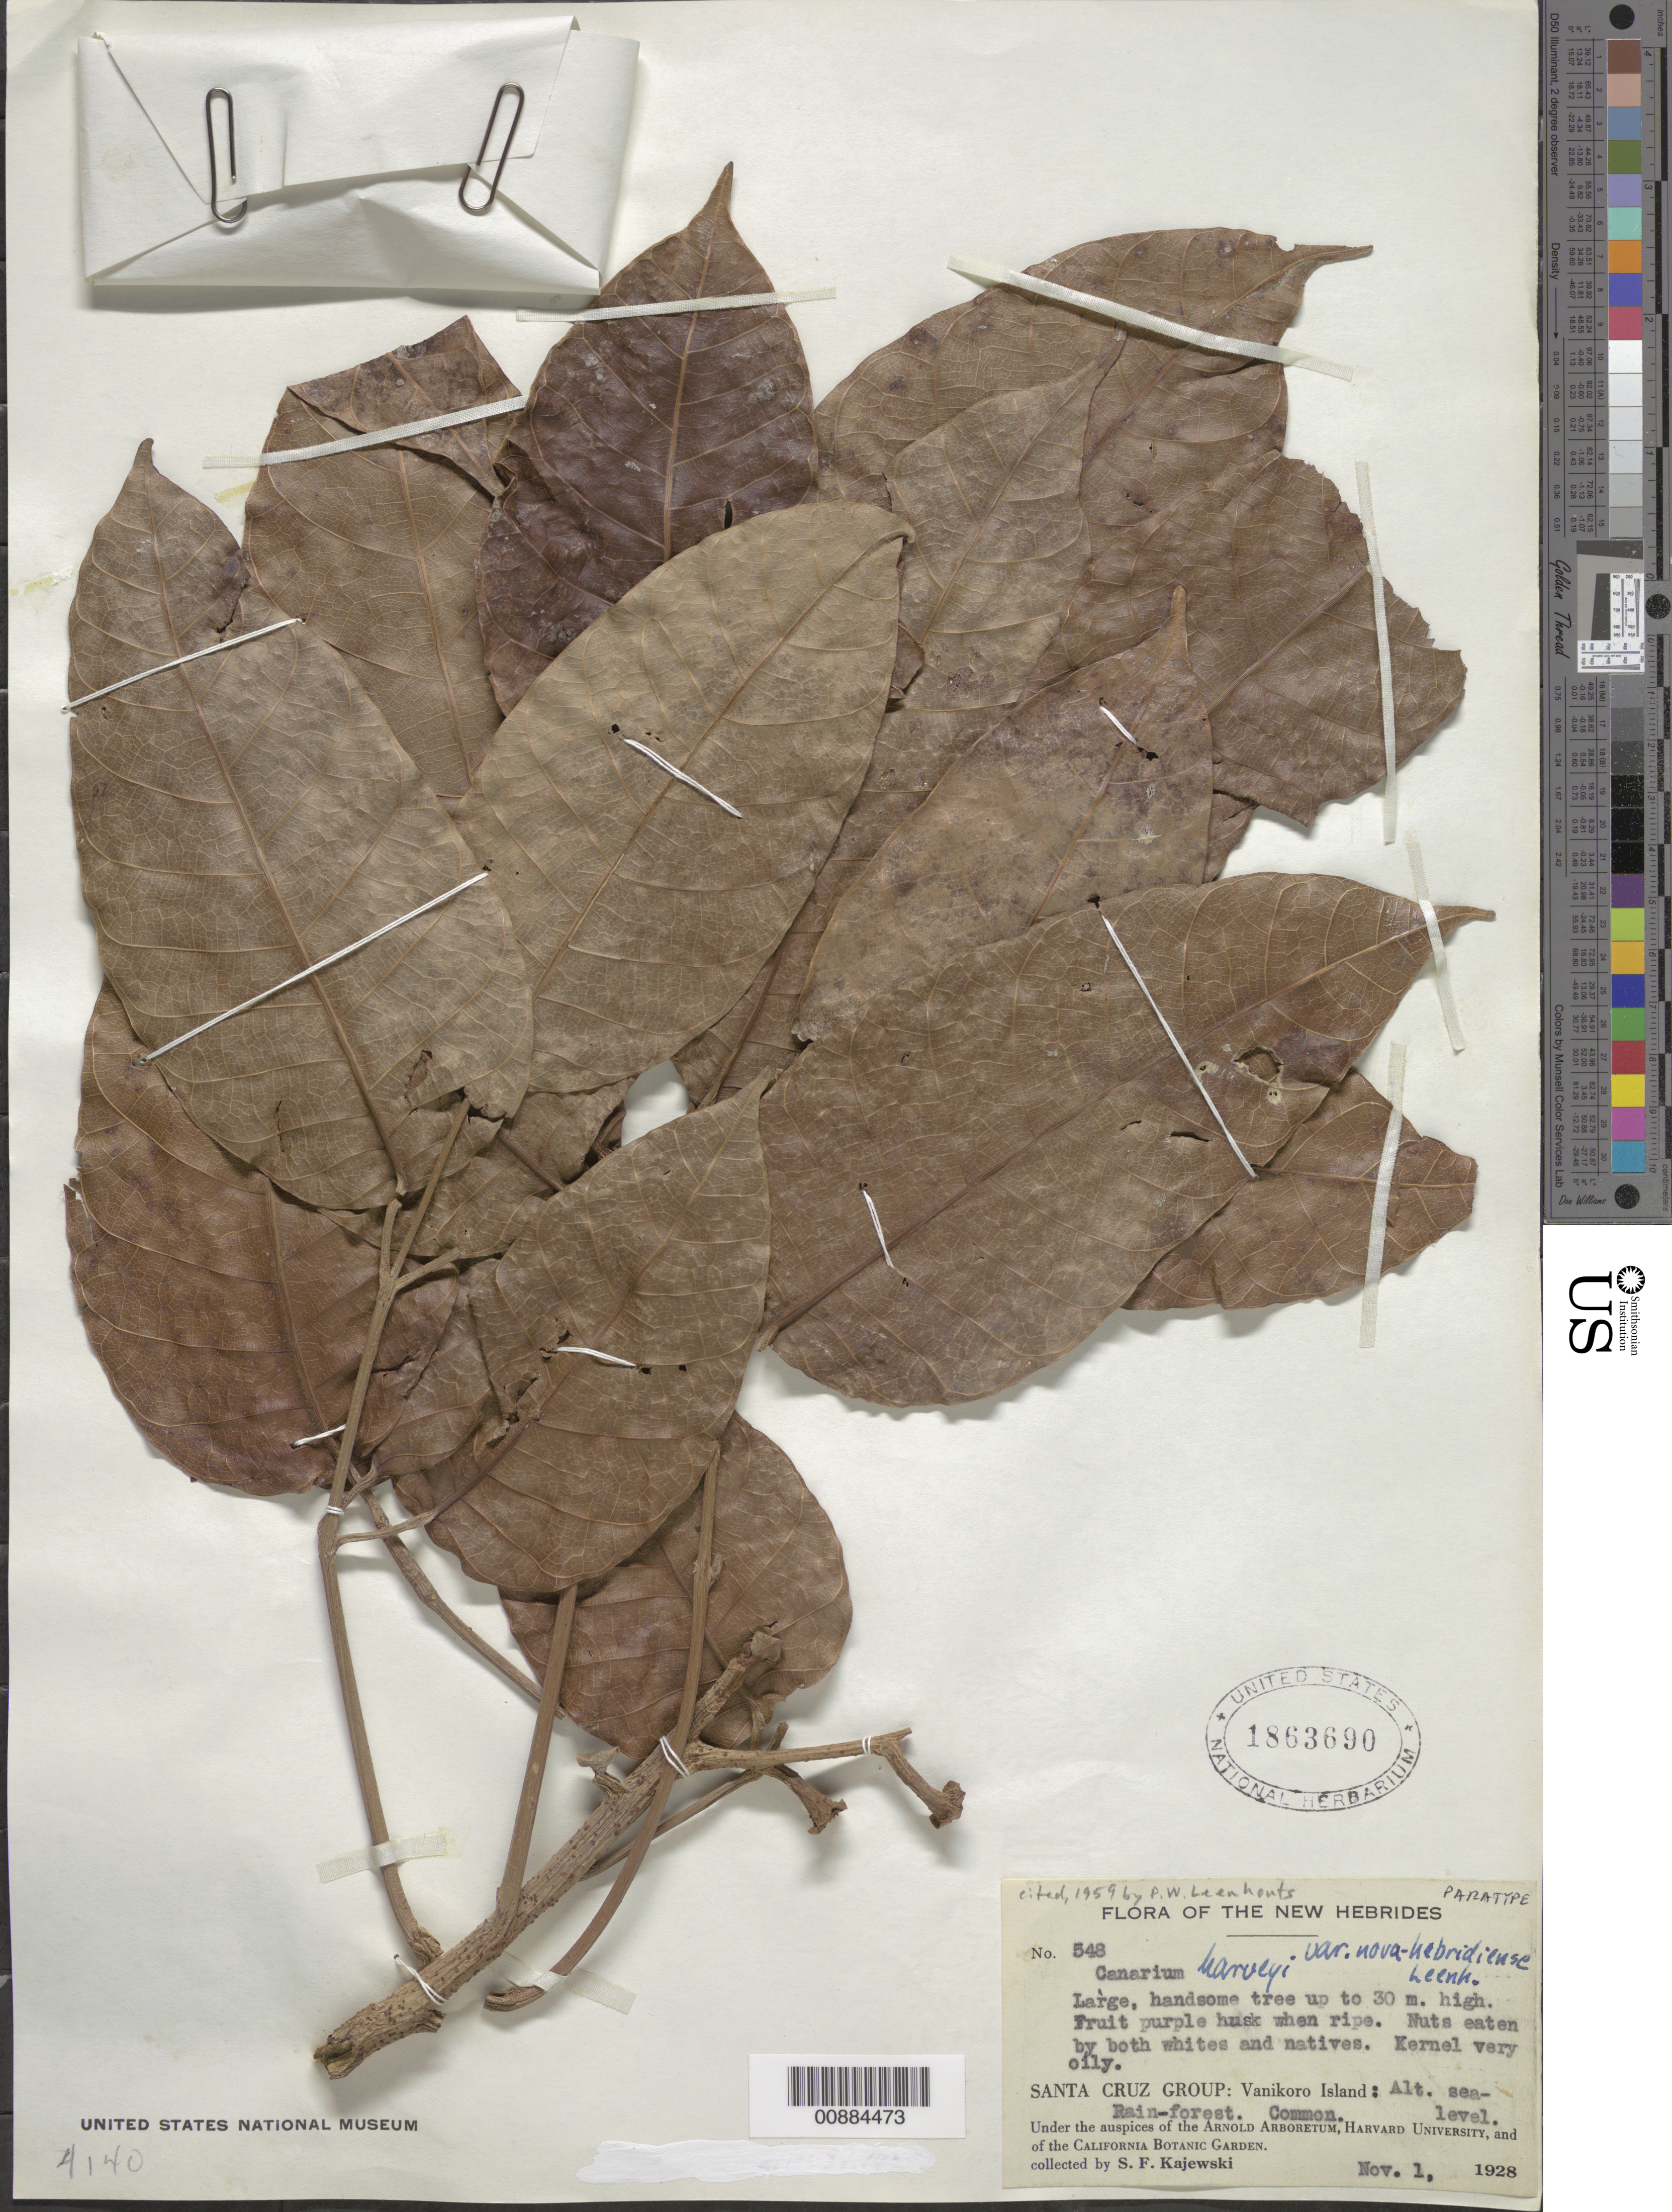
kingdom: Plantae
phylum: Tracheophyta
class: Magnoliopsida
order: Sapindales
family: Burseraceae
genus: Canarium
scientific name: Canarium harveyi var. novae-hebridense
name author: Leenh.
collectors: S. Kajewski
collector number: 548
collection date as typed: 01 Nov 1928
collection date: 1928-11-01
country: Solomon Islands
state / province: Temotu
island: Vanikolo [Vanikoro]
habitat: rain forest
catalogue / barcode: US 1863690